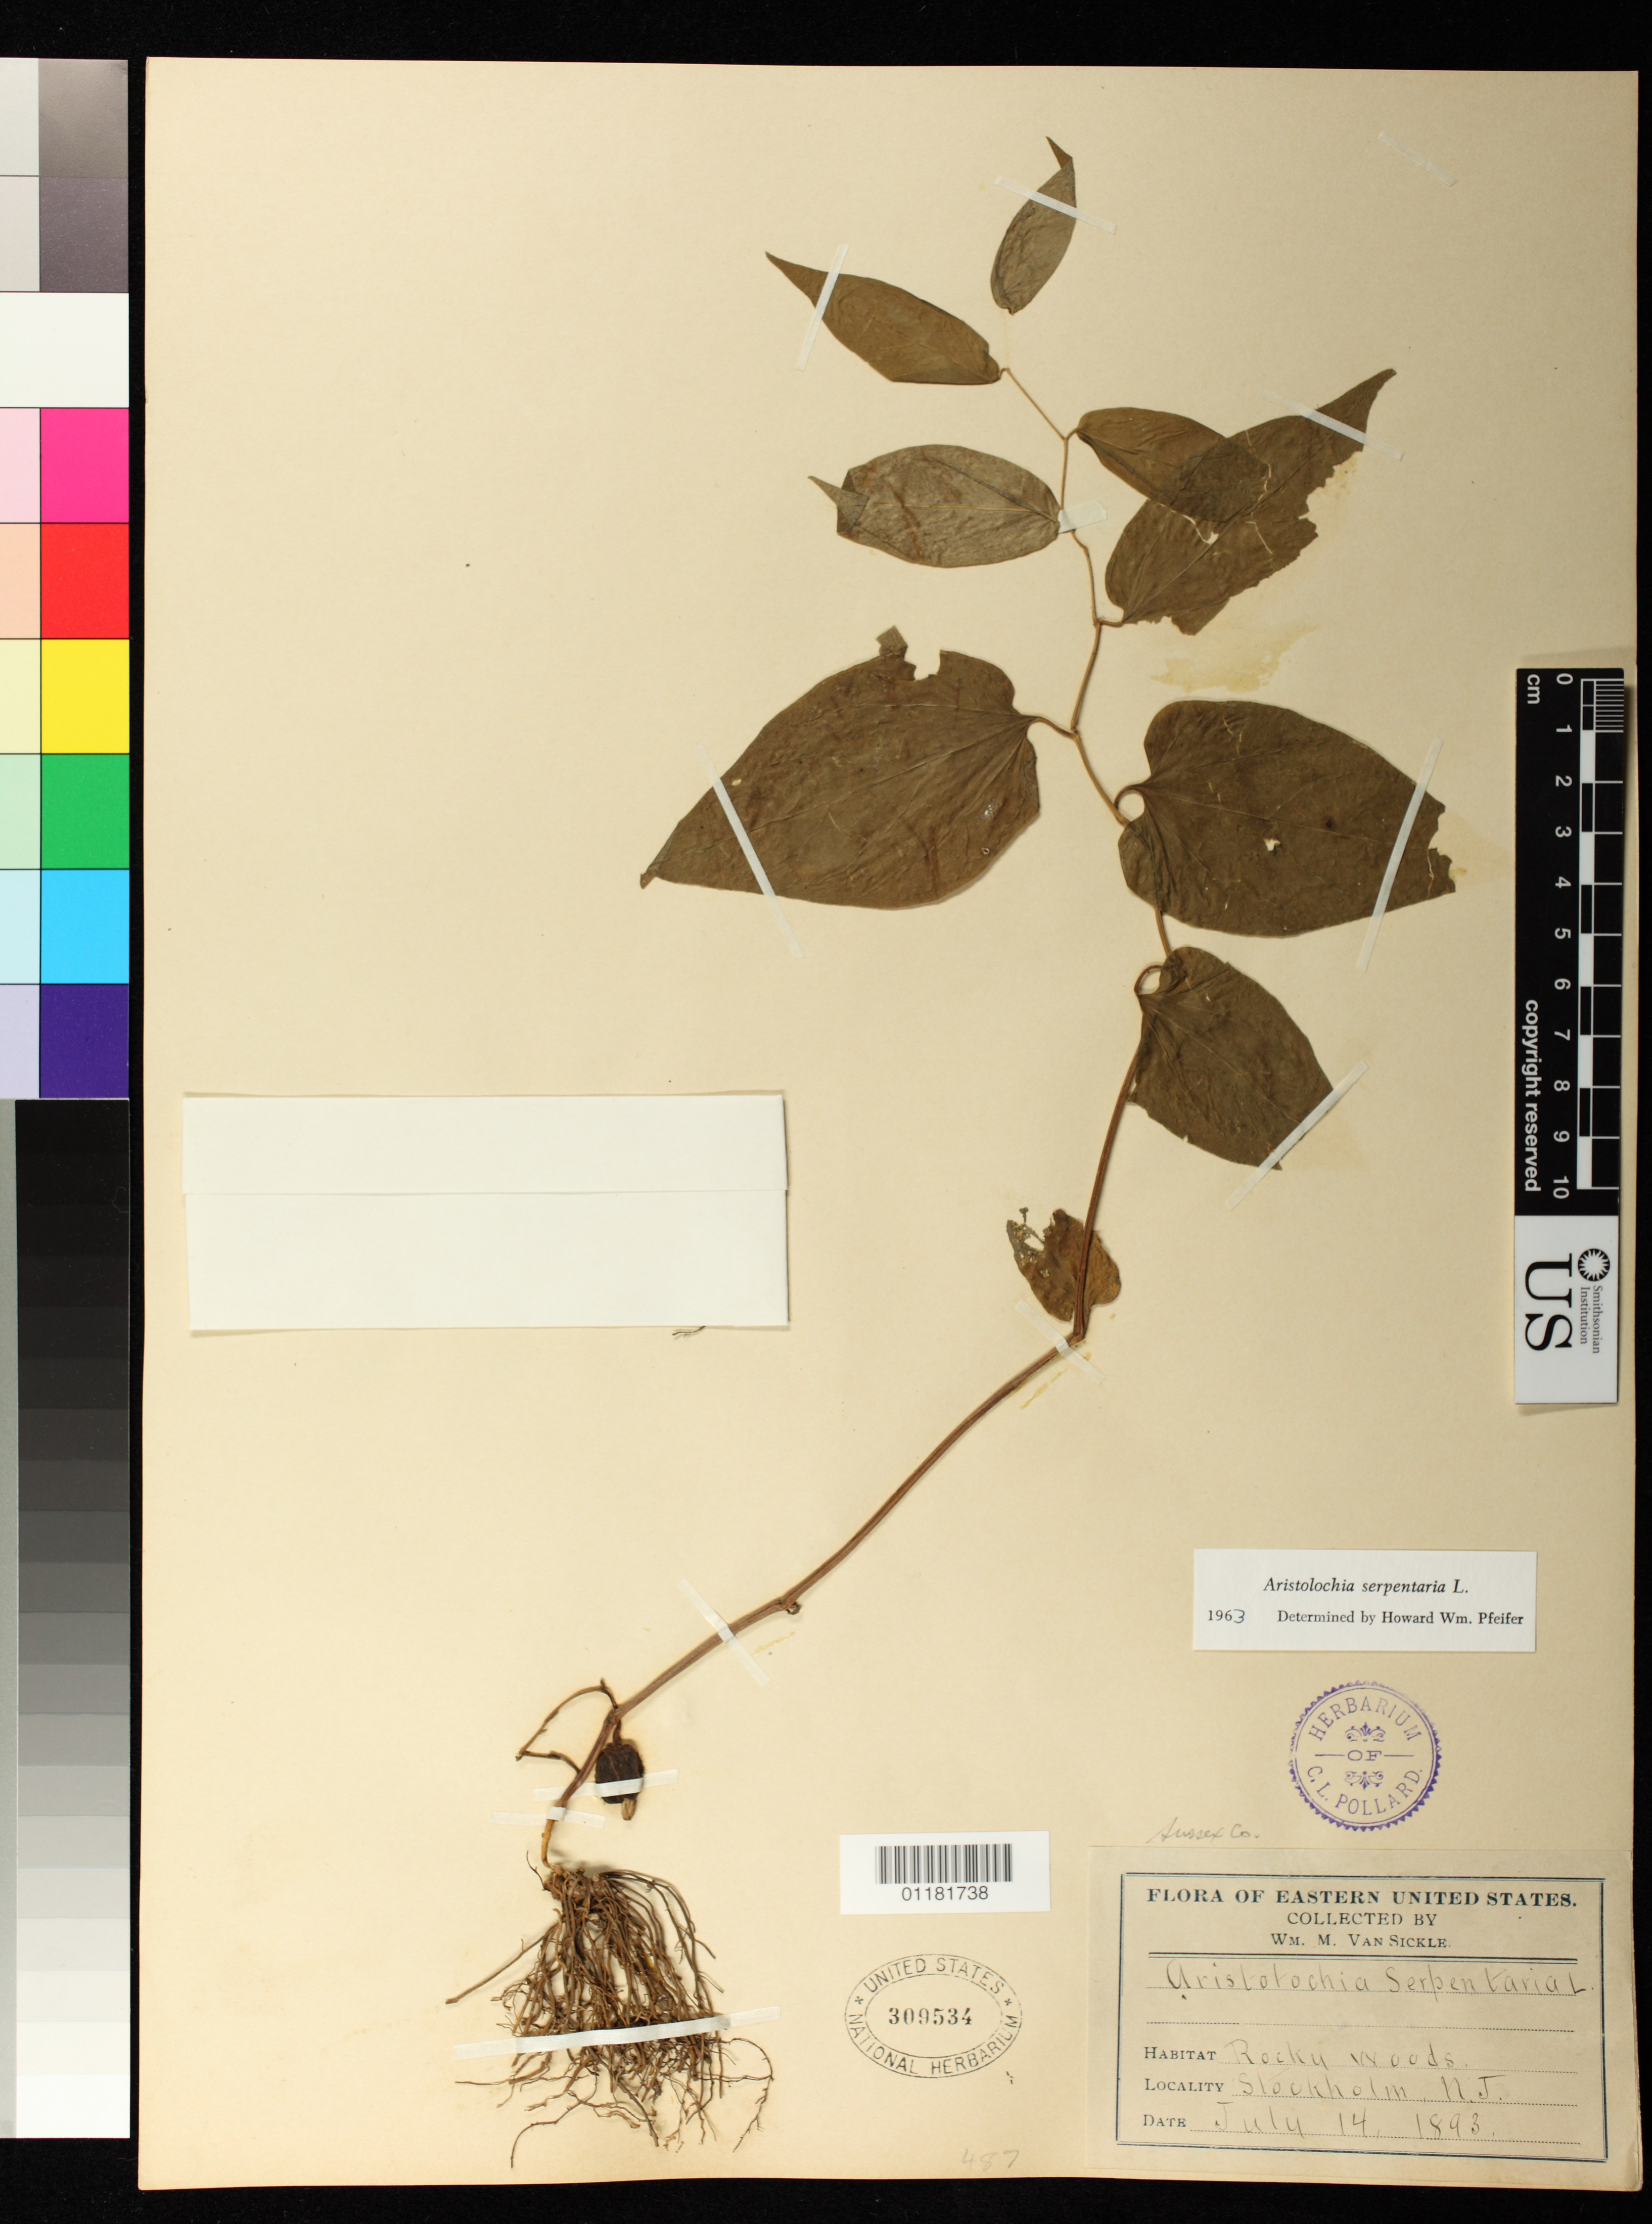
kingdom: Plantae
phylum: Tracheophyta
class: Magnoliopsida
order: Piperales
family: Aristolochiaceae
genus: Aristolochia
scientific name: Aristolochia serpentaria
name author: L.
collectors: W. M. Van Sickle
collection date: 1893-07-14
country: United States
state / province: New Jersey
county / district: Sussex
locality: Stockholm, Sussex County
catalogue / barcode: US 309534